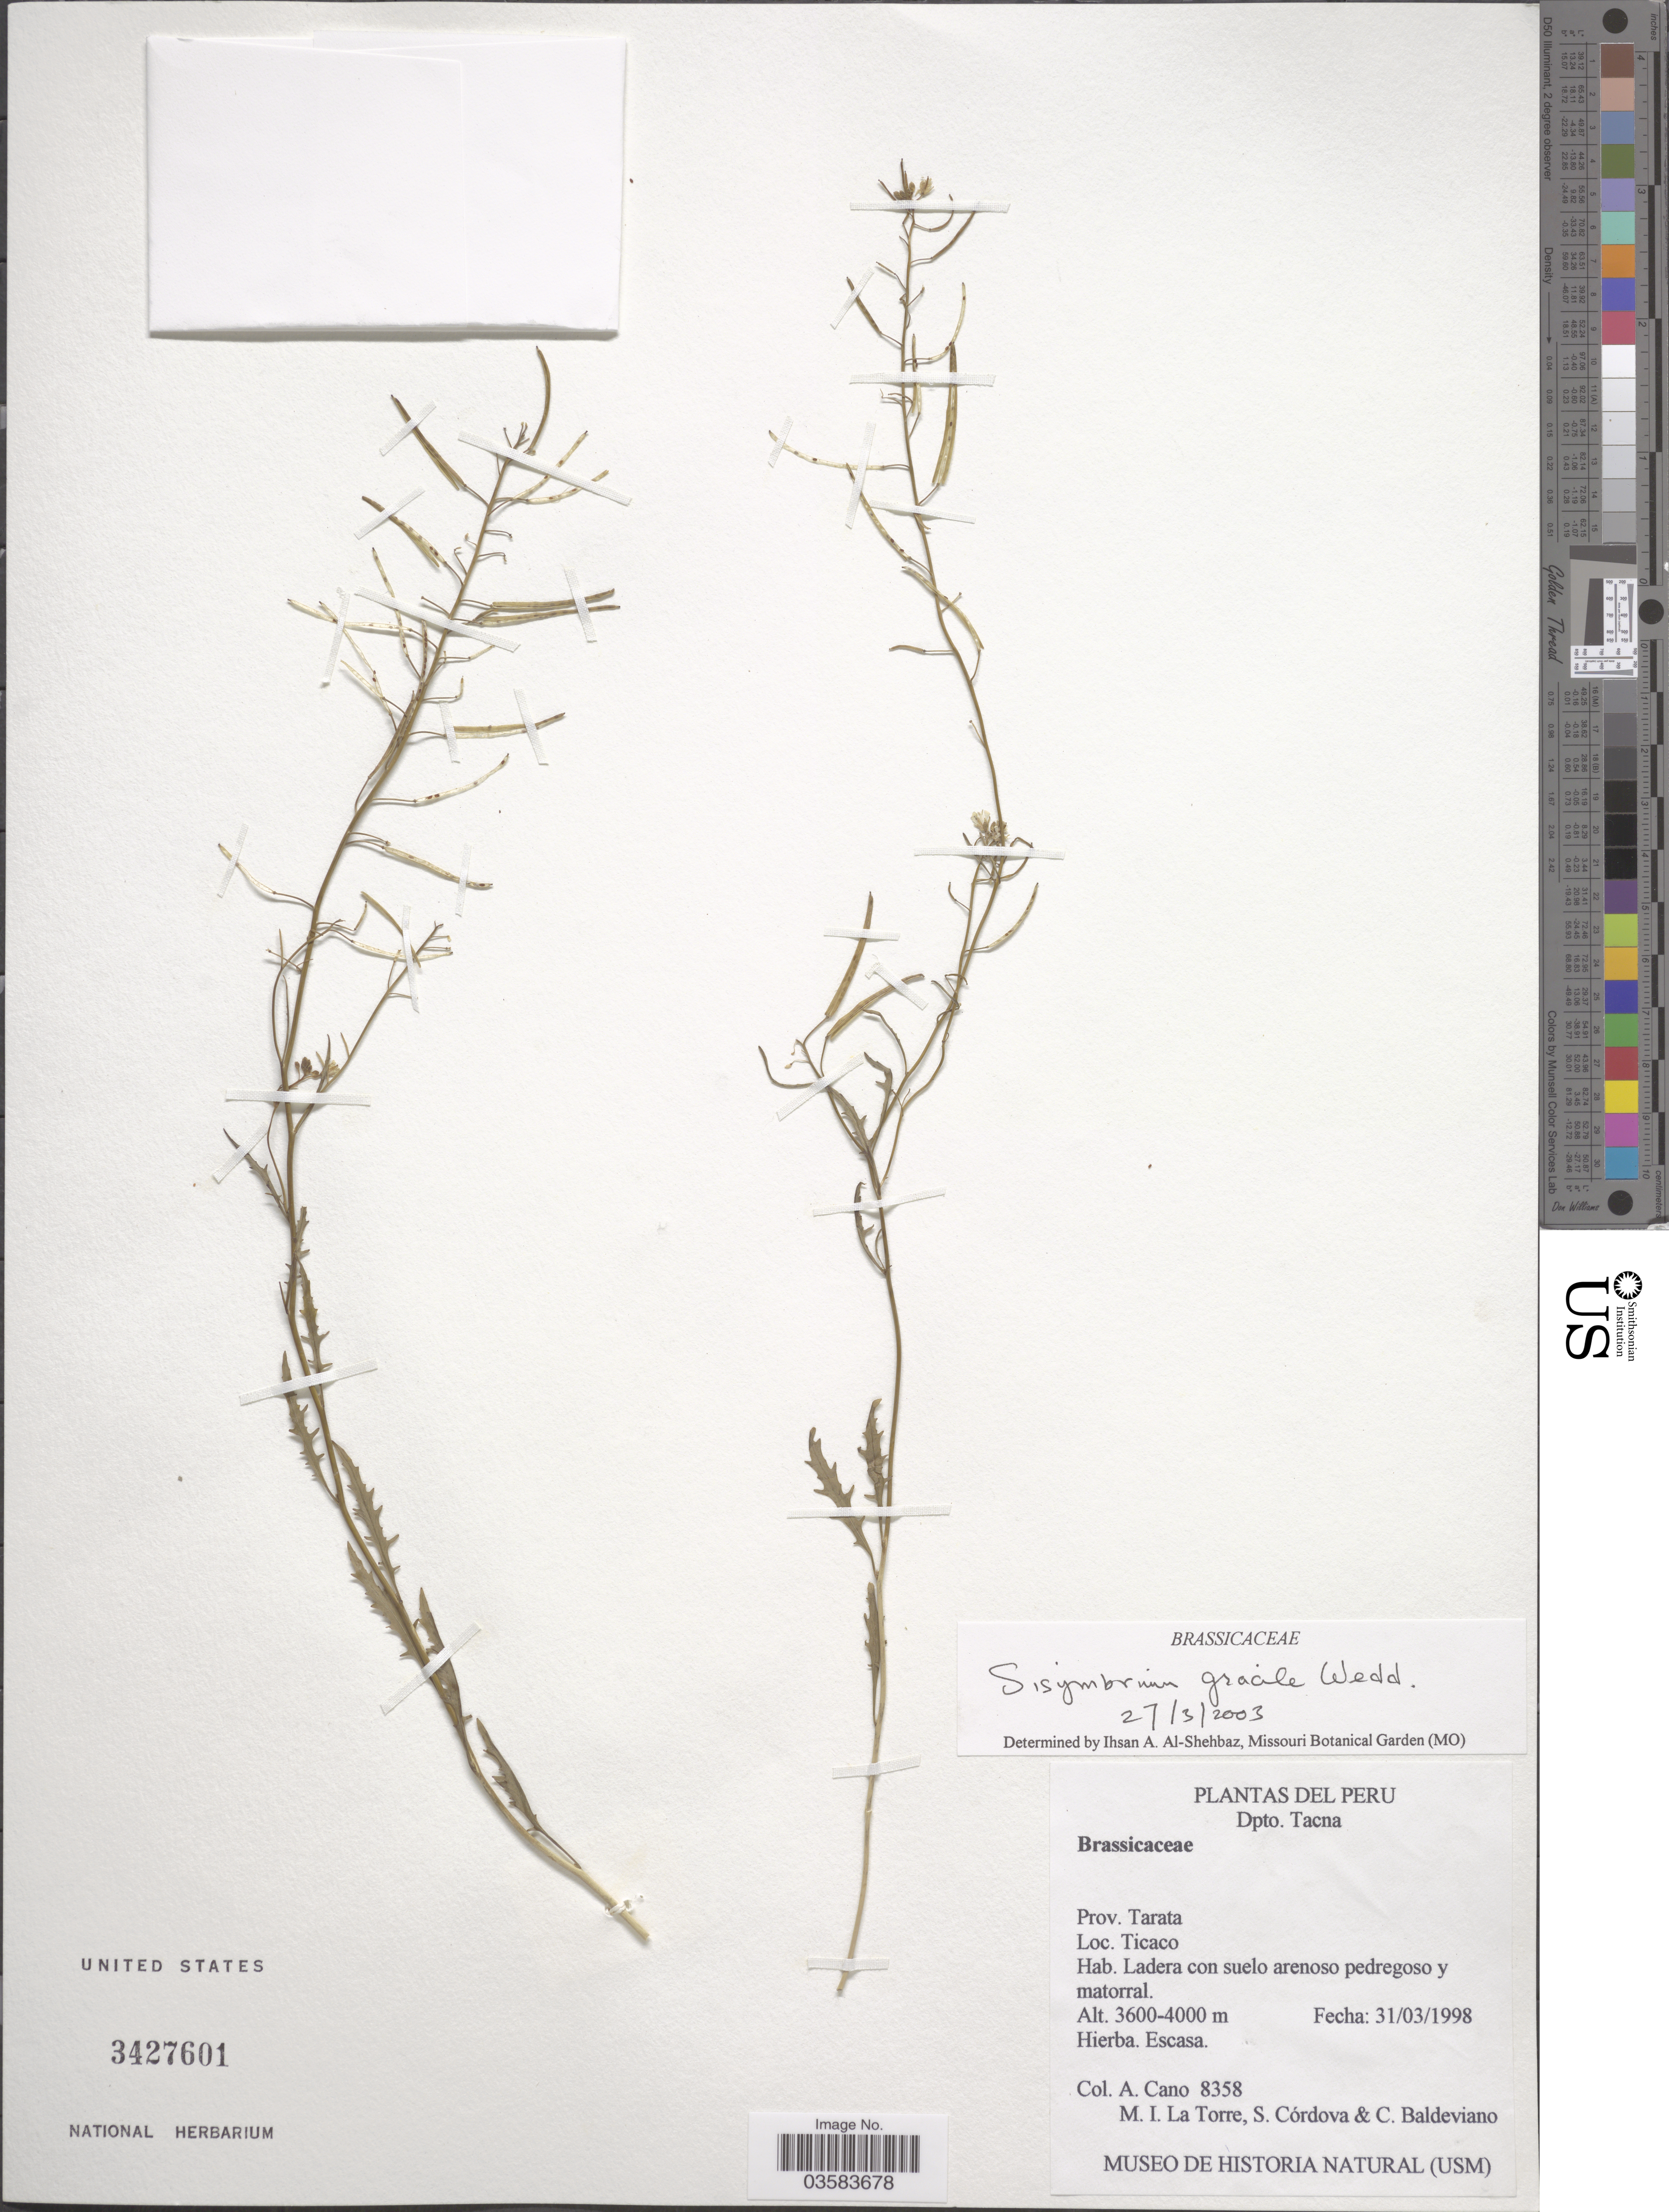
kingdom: Plantae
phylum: Tracheophyta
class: Magnoliopsida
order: Brassicales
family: Brassicaceae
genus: Mostacillastrum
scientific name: Mostacillastrum gracile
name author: (Wedd.) Al-Shehbaz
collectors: A. Cano, M. La Torre, S. Cordova & C. Baldeviano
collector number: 8358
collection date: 1998-03-31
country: Peru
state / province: Tacna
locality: Dpto. Tacna. Prov. Tarata. Ticaco.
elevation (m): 3600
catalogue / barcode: US 3427601